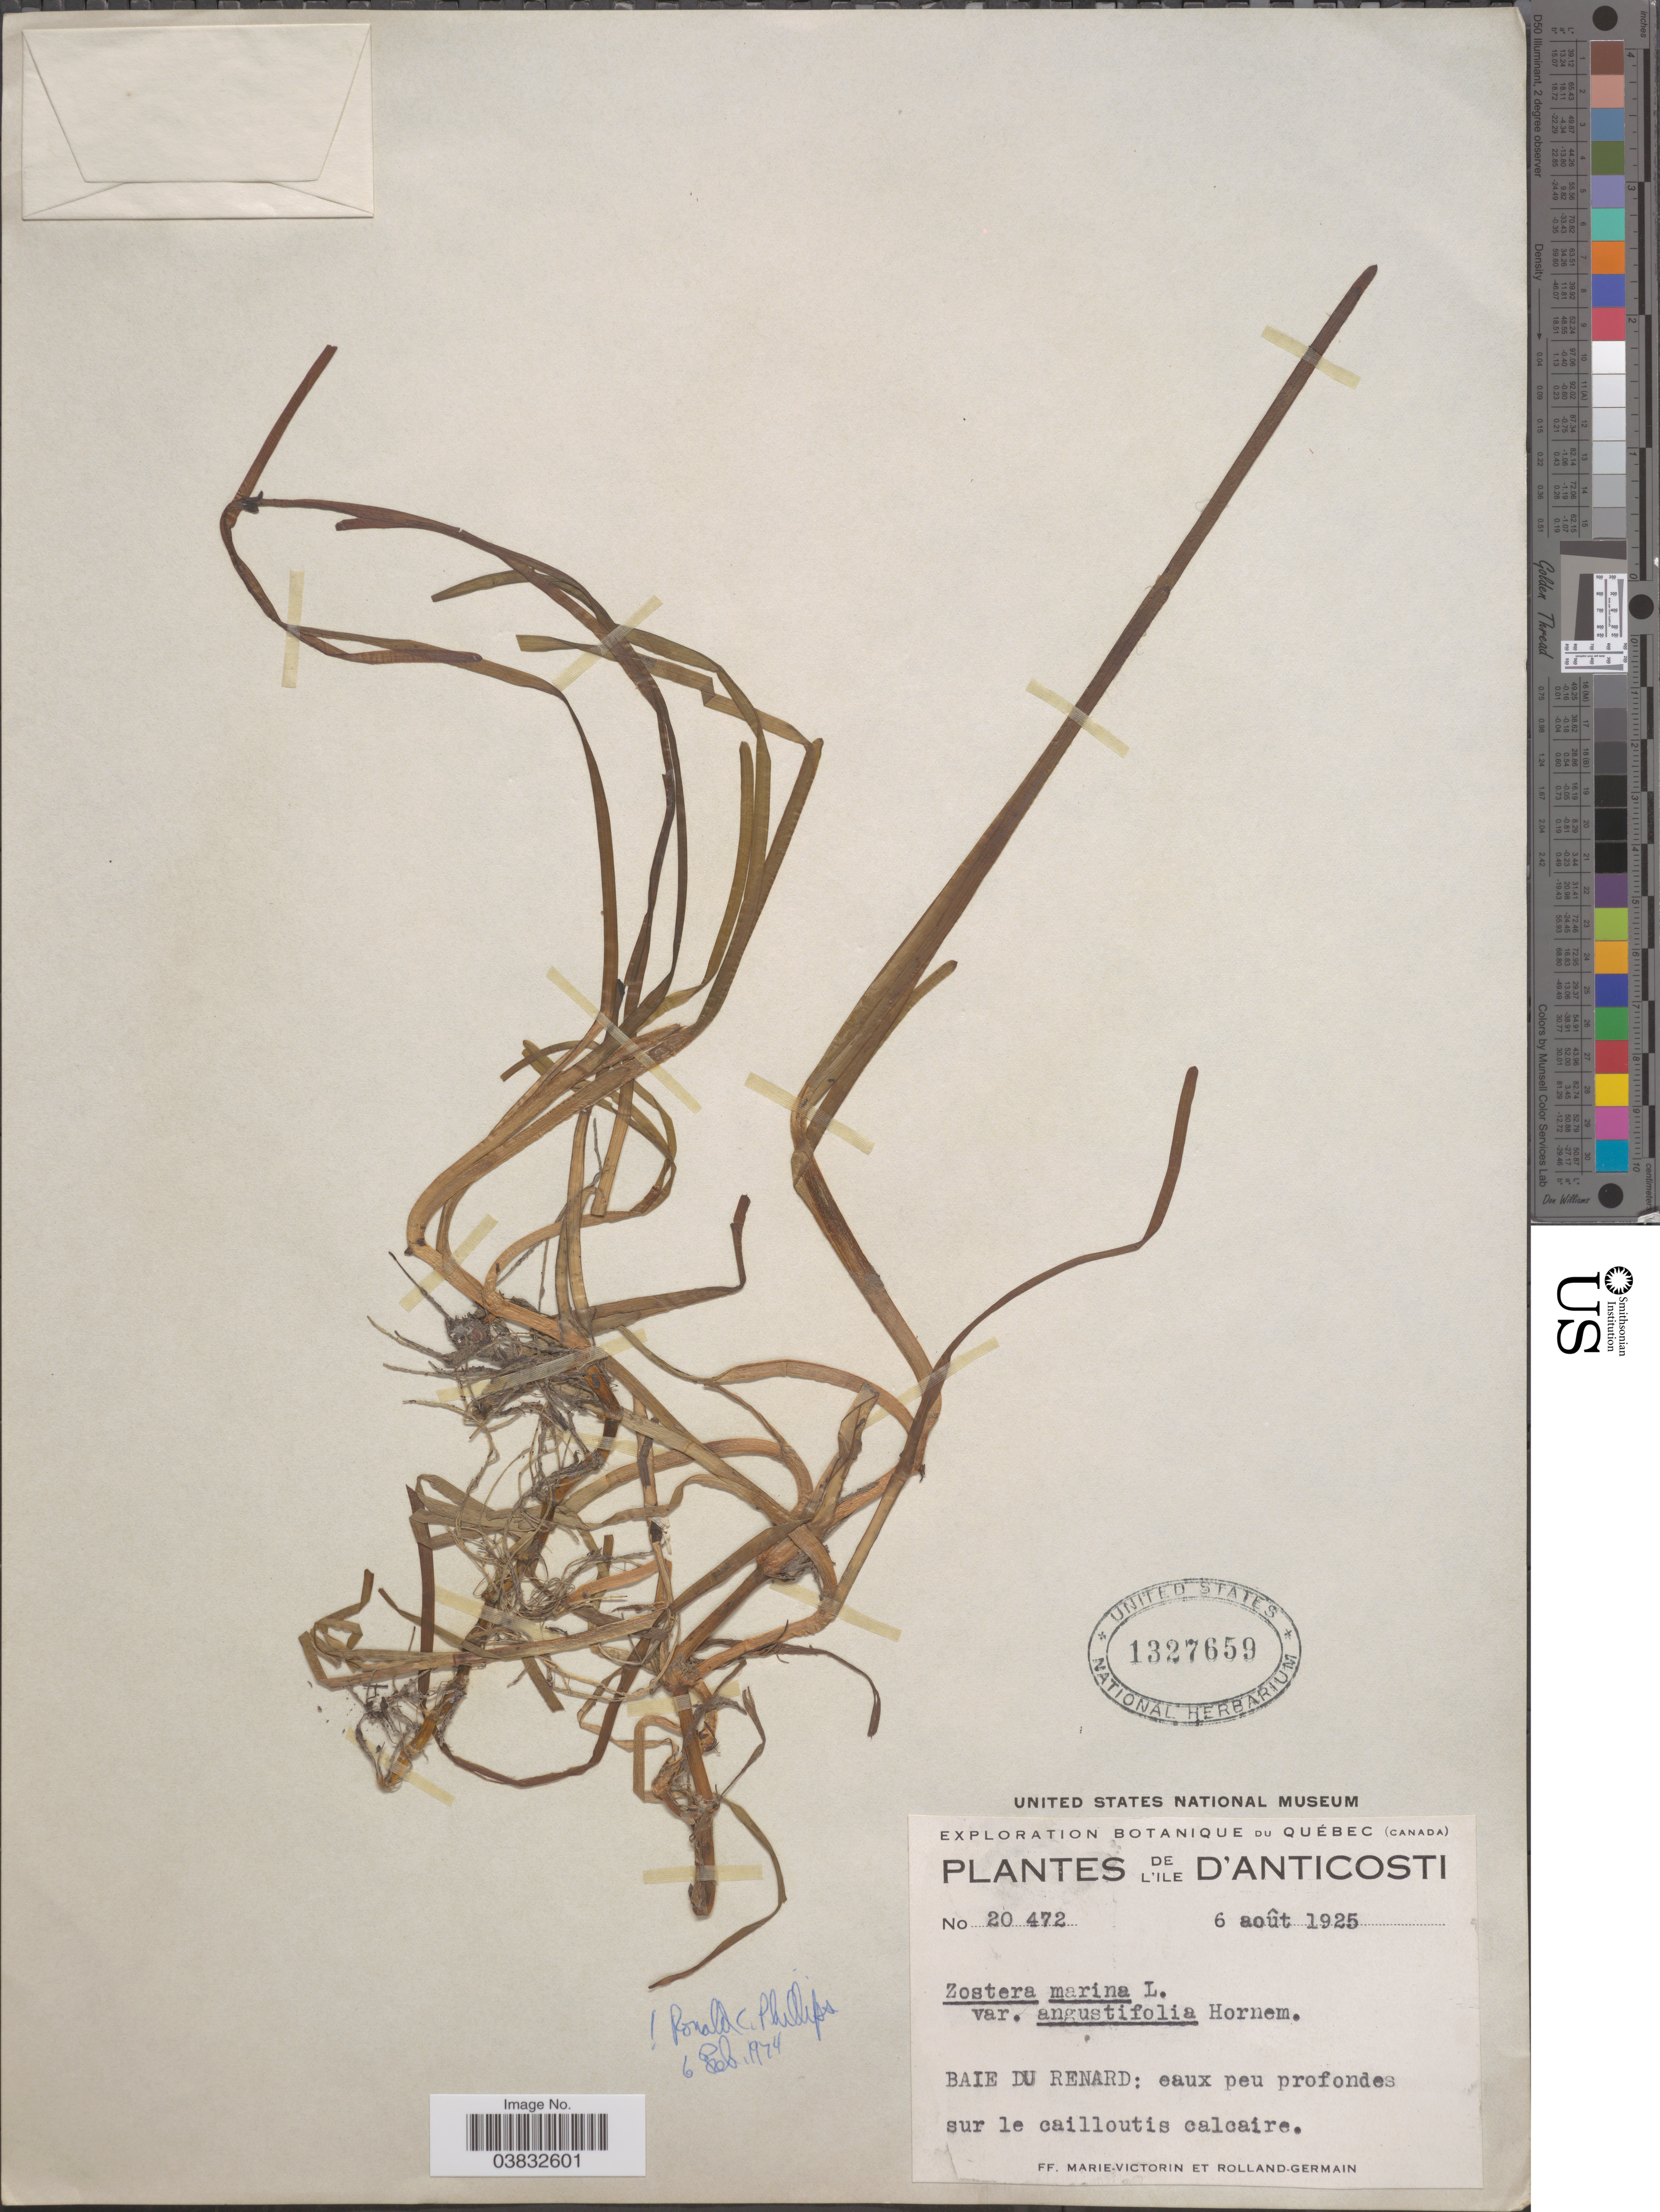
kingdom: Plantae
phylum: Tracheophyta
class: Liliopsida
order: Alismatales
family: Zosteraceae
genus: Zostera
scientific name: Zostera marina var. angustifolia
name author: Hornem.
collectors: F. Marie-Victorin & Rolland-Germain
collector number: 20472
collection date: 1925-08-06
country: Canada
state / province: Quebec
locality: L'ile D'Anticosti. Baie du Renard: eaux peu profondes sur le cailloutis calcaire.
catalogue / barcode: US 1327659